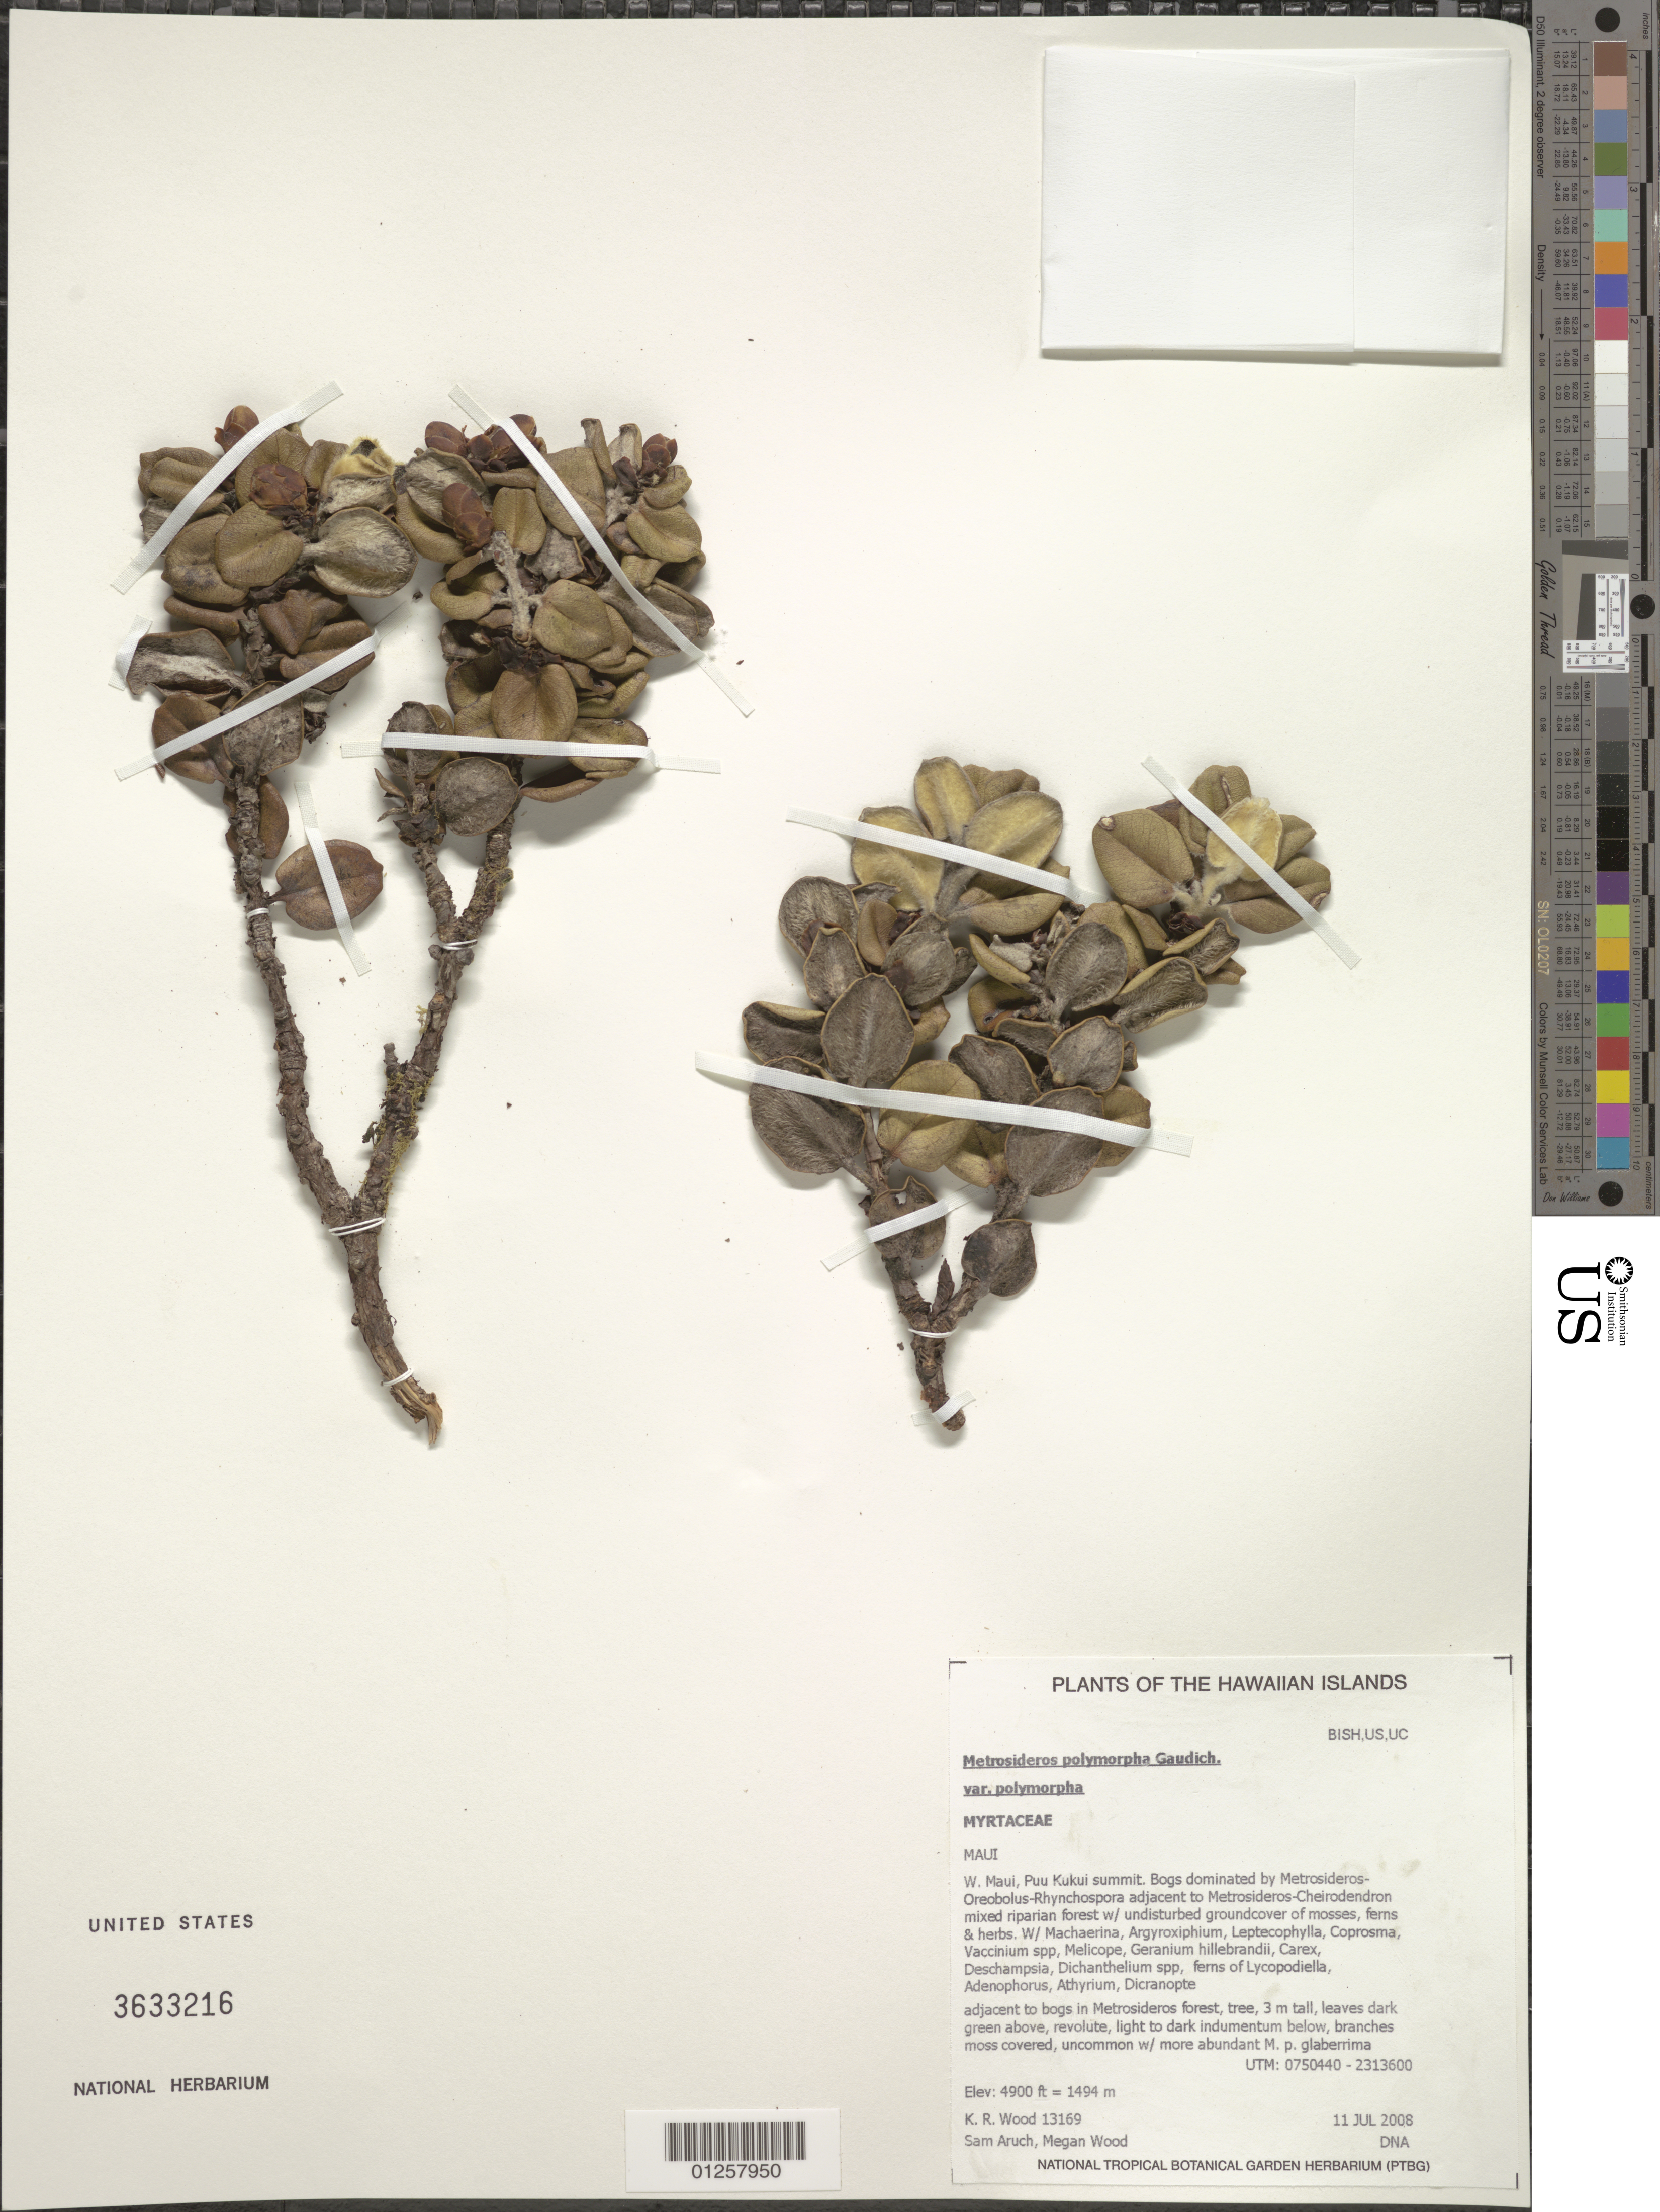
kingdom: Plantae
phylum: Tracheophyta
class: Magnoliopsida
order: Myrtales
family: Myrtaceae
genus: Metrosideros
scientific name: Metrosideros polymorpha var. polymorpha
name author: Gaudich.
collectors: K. R. Wood, S. Aruch & M. Wood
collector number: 13169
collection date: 2008-07-11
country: United States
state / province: Hawaii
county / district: Maui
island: Maui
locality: W. Maui, Puu Kukui summit.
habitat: Mixed riparian forest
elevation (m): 1494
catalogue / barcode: US 3633216